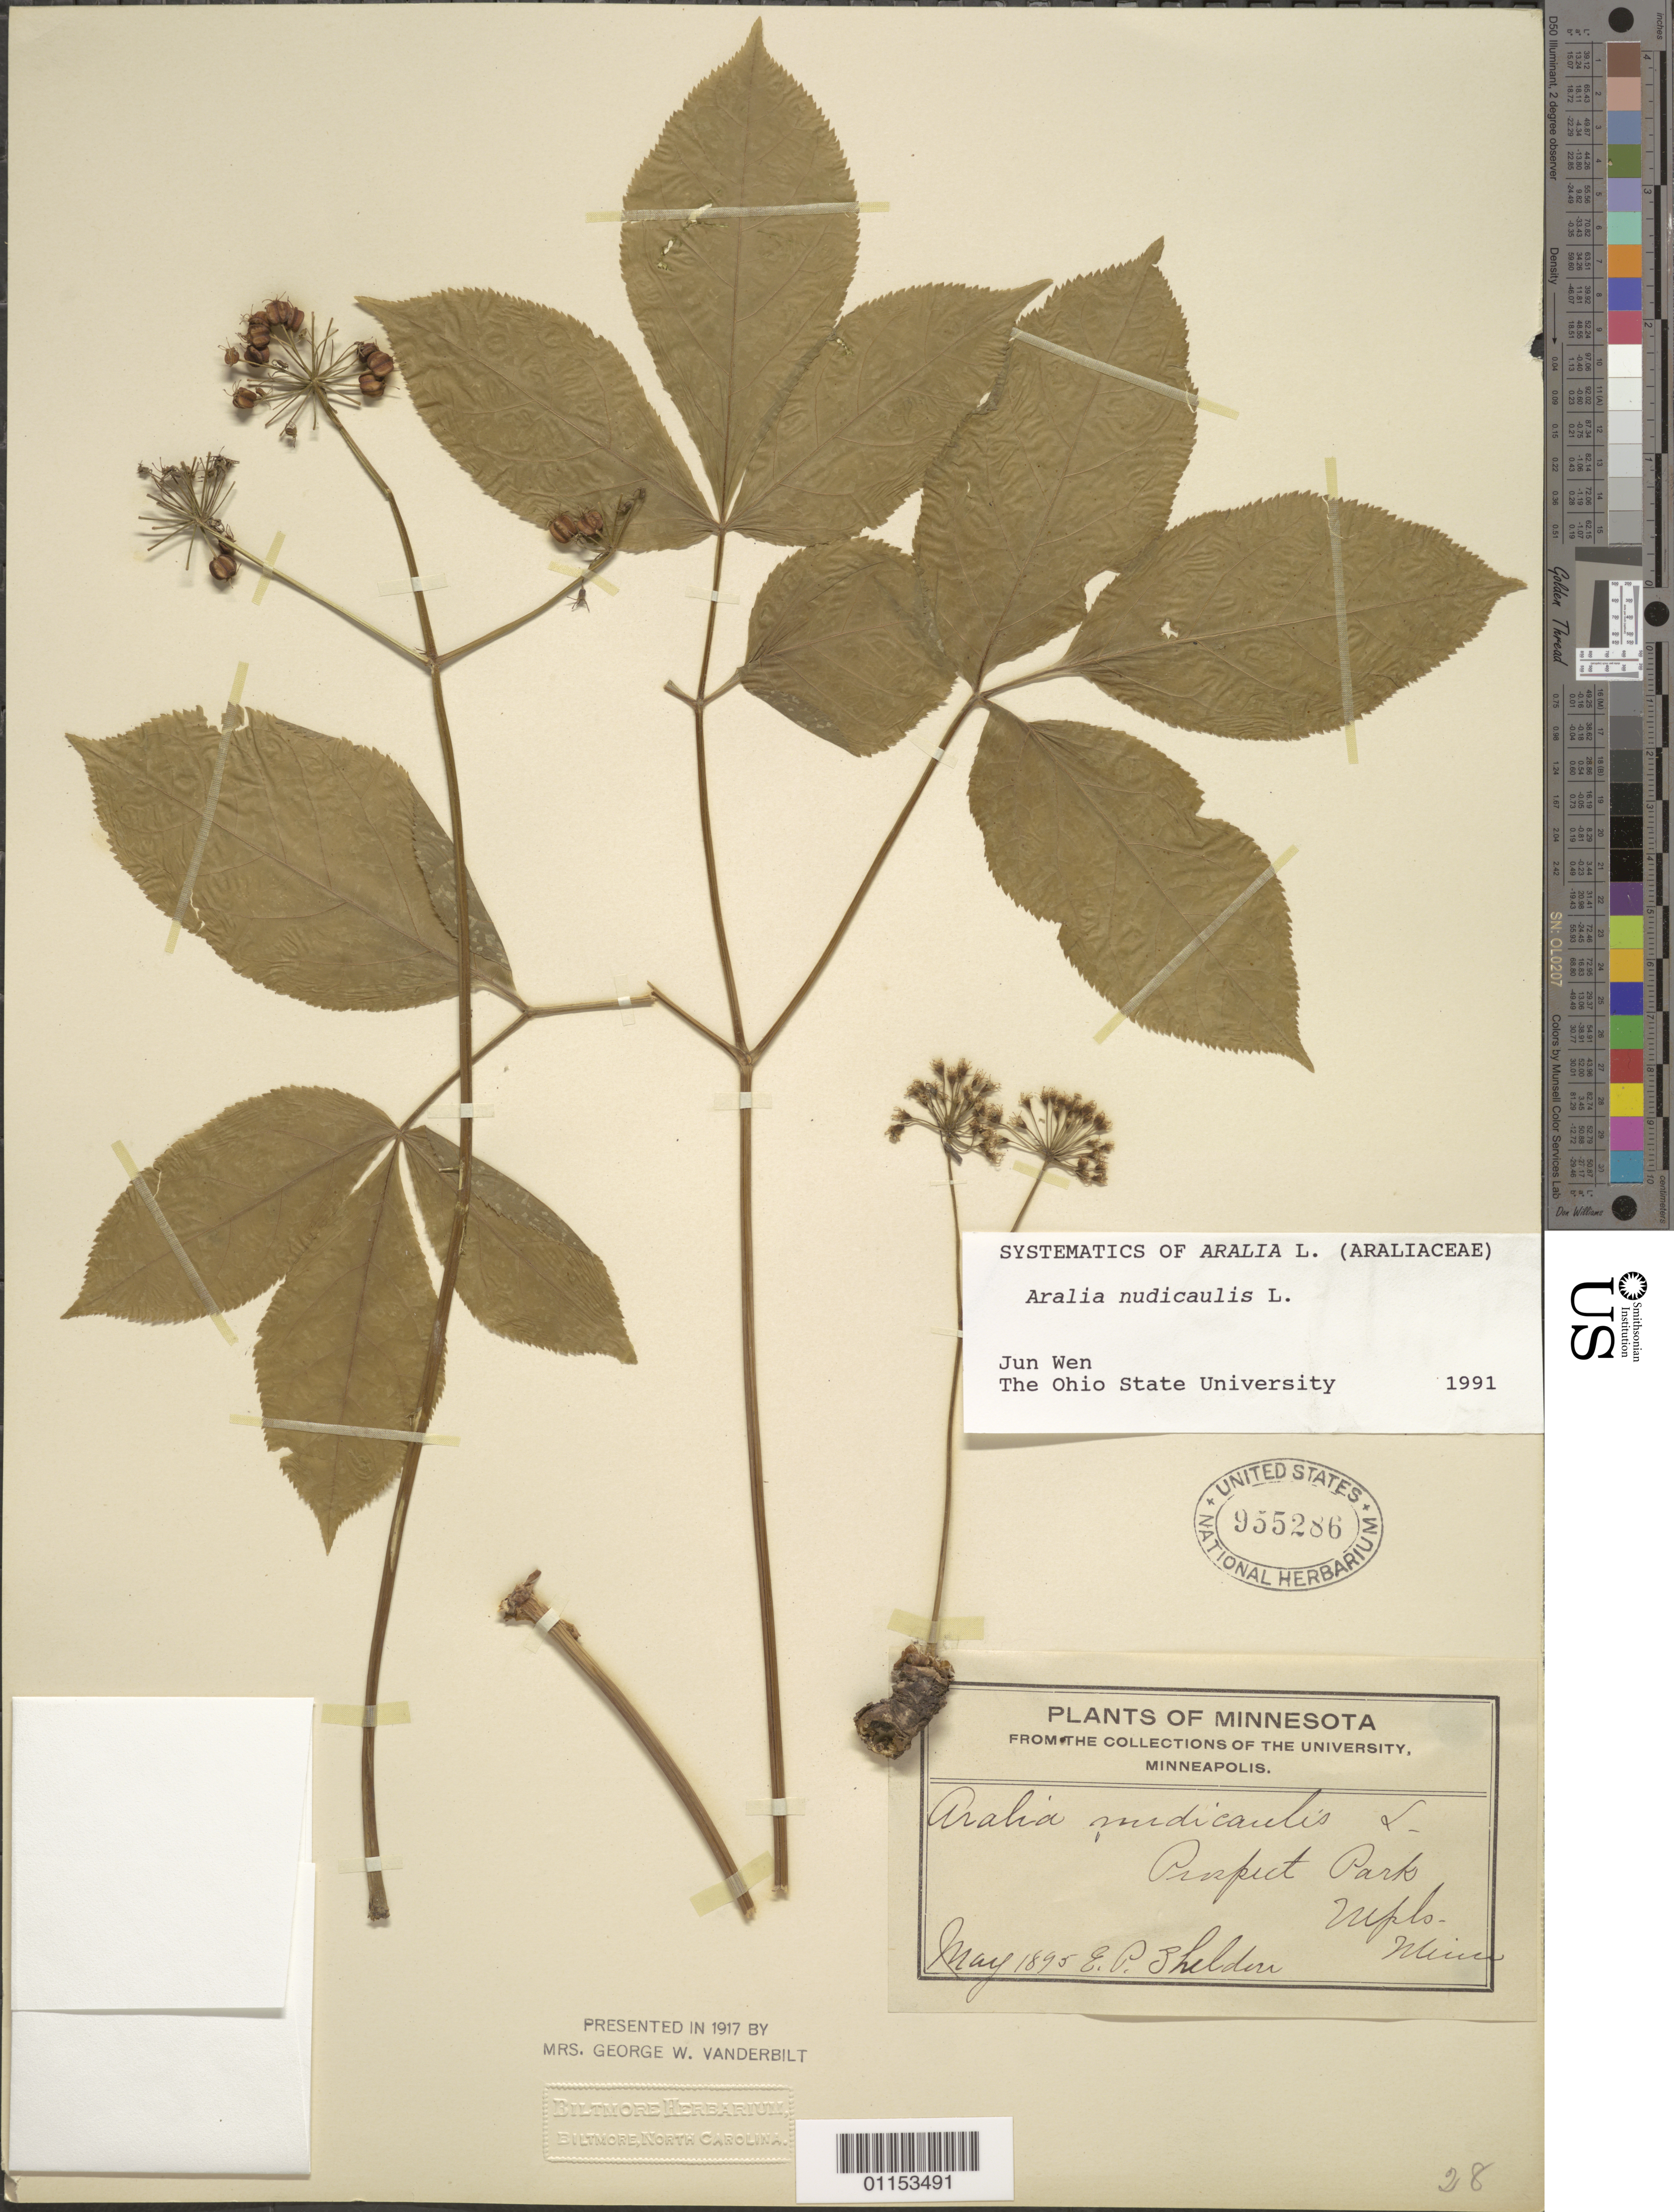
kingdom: Plantae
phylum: Tracheophyta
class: Magnoliopsida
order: Apiales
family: Araliaceae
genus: Aralia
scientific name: Aralia nudicaulis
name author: L.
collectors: E. P. Sheldon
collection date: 1895-05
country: United States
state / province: Minnesota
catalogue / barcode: US 955286